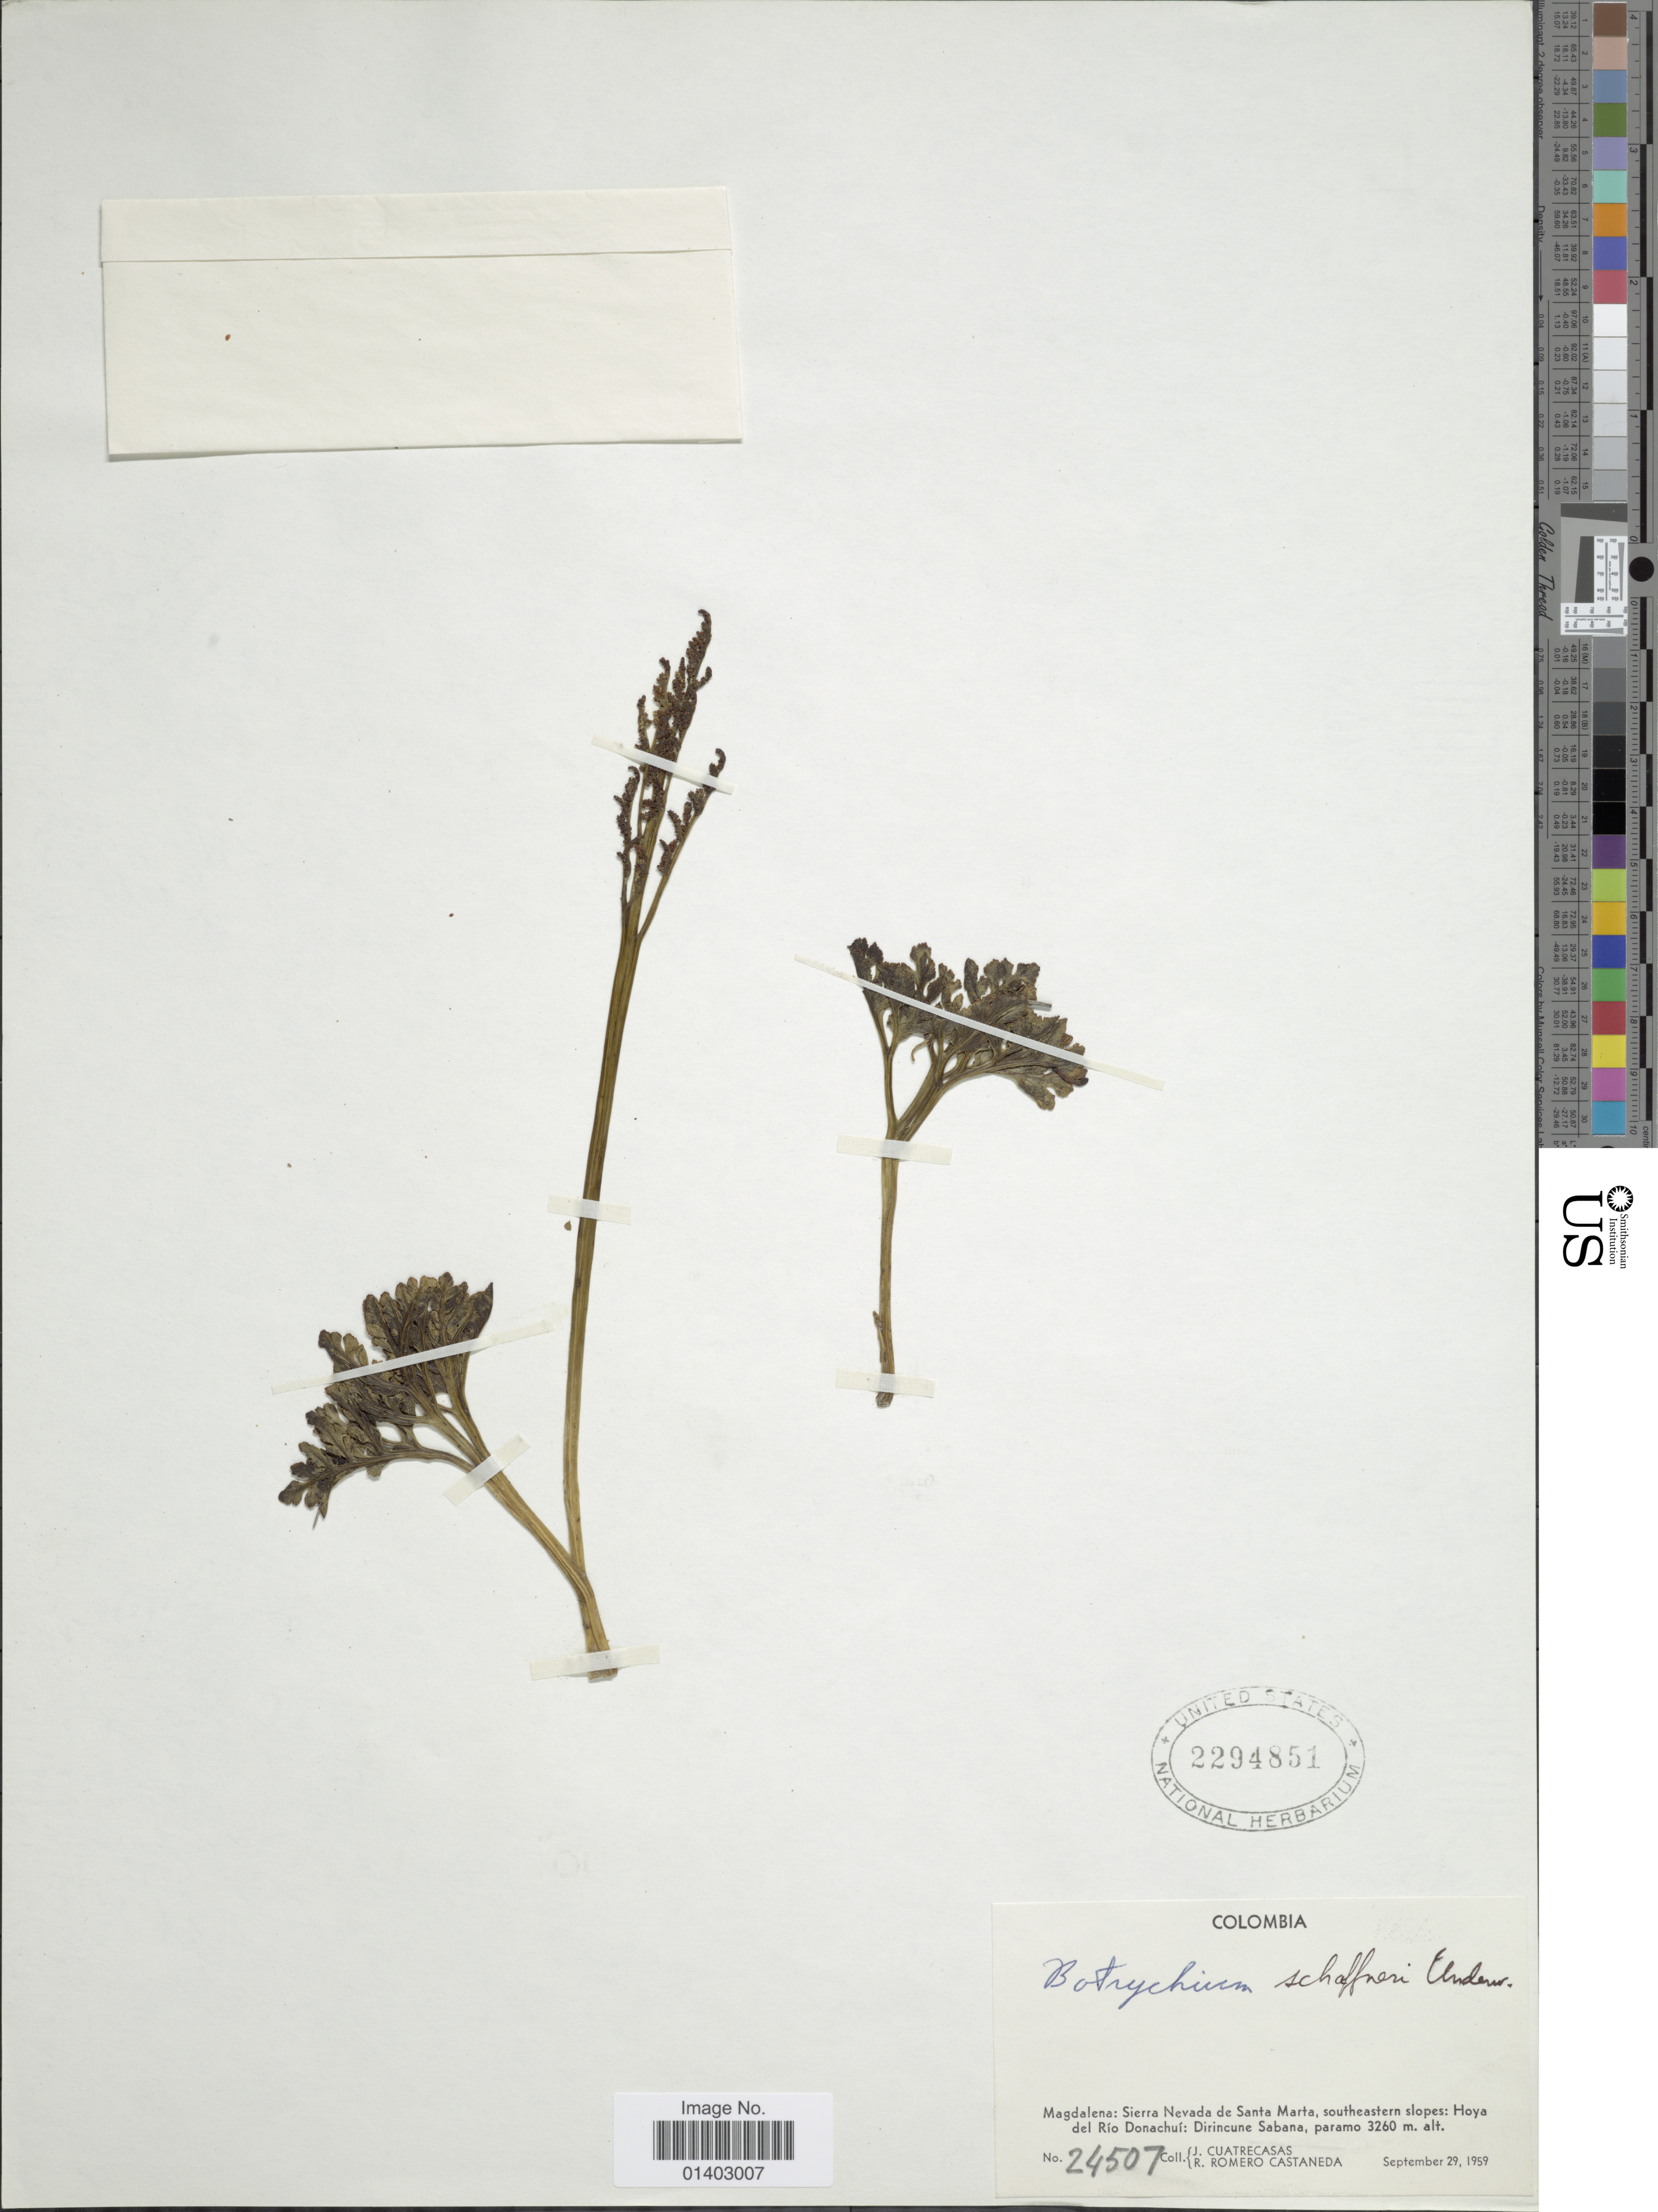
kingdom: Plantae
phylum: Tracheophyta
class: Polypodiopsida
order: Ophioglossales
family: Ophioglossaceae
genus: Botrychium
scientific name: Botrychium schaffneri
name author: Underw.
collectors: J. Cuatrecasas & R. Romero Castañeda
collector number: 24507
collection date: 1959-09-29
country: Colombia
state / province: Magdalena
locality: Sierra Nevada de Santa Marta, southeastern slopes: Hoya del Río Donachuí: Dirincune Sabana, paramo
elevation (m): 3260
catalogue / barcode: US 2294851